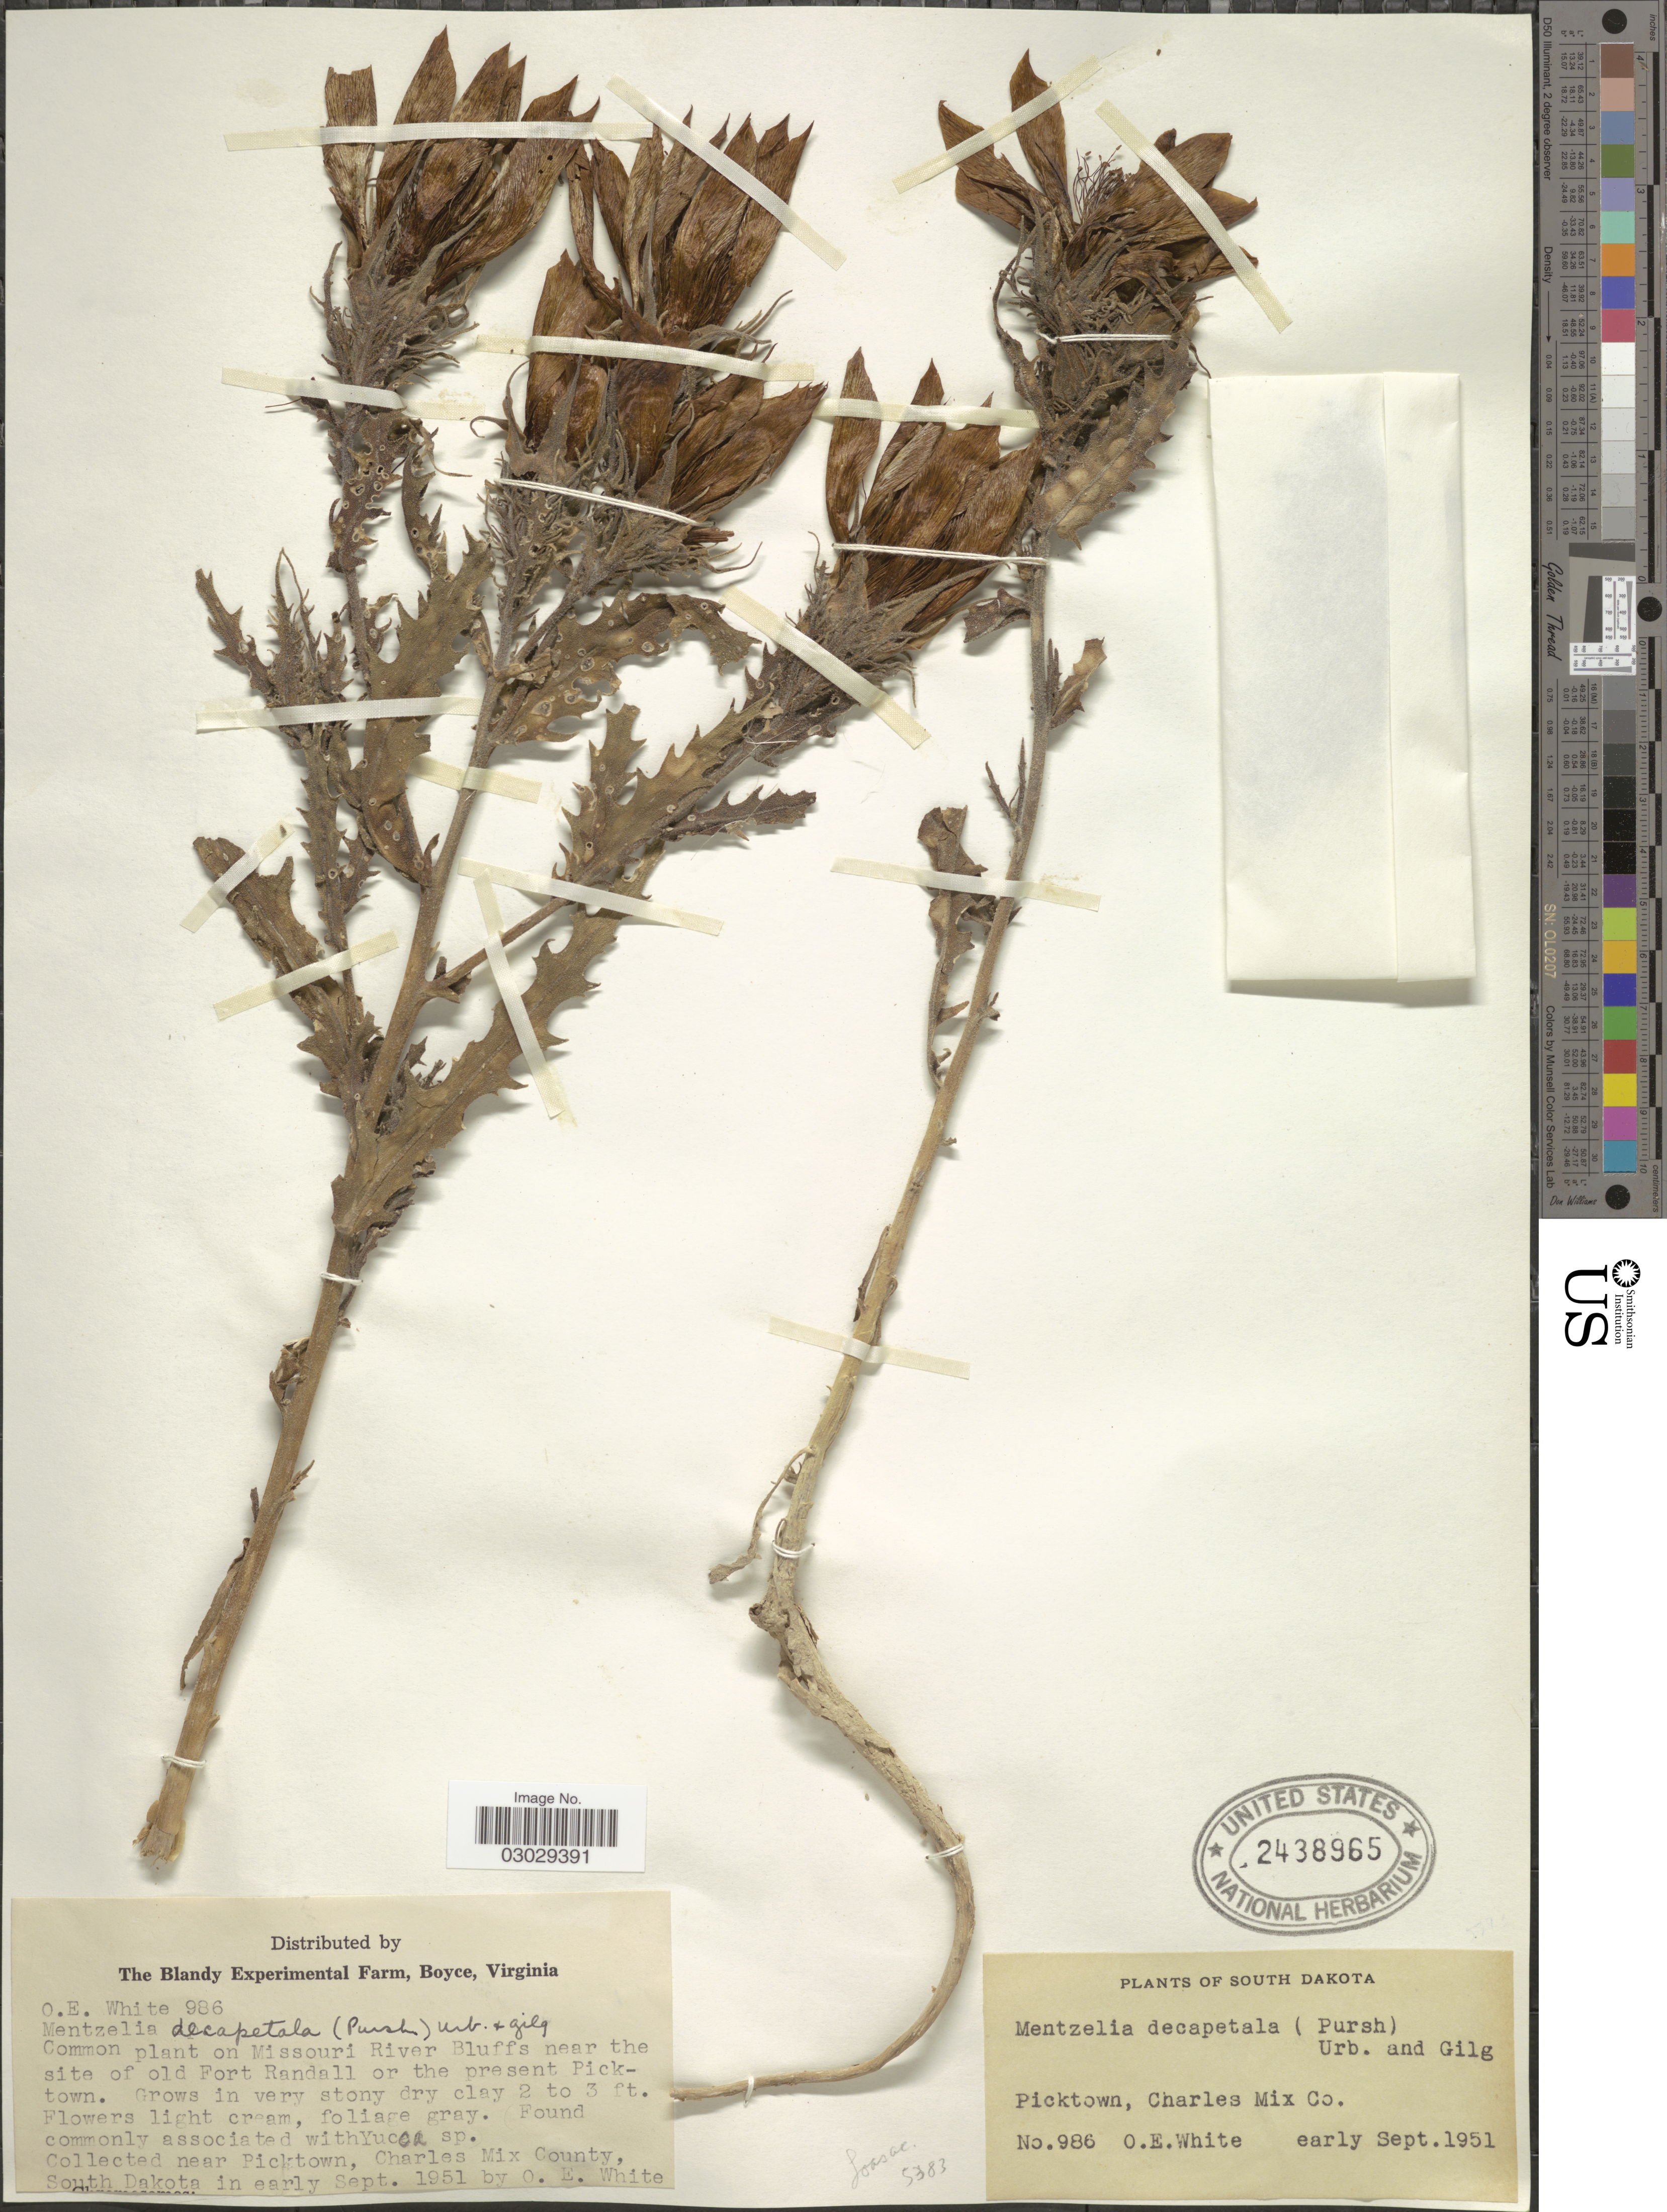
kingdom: Plantae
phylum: Tracheophyta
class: Magnoliopsida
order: Cornales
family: Loasaceae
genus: Mentzelia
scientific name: Mentzelia decapetala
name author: (Sims) Urb.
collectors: O. E. White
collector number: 986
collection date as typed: early Sept. 1951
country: United States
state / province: South Dakota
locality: Near Picktown, Charles Mix County.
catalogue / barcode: US 2438965